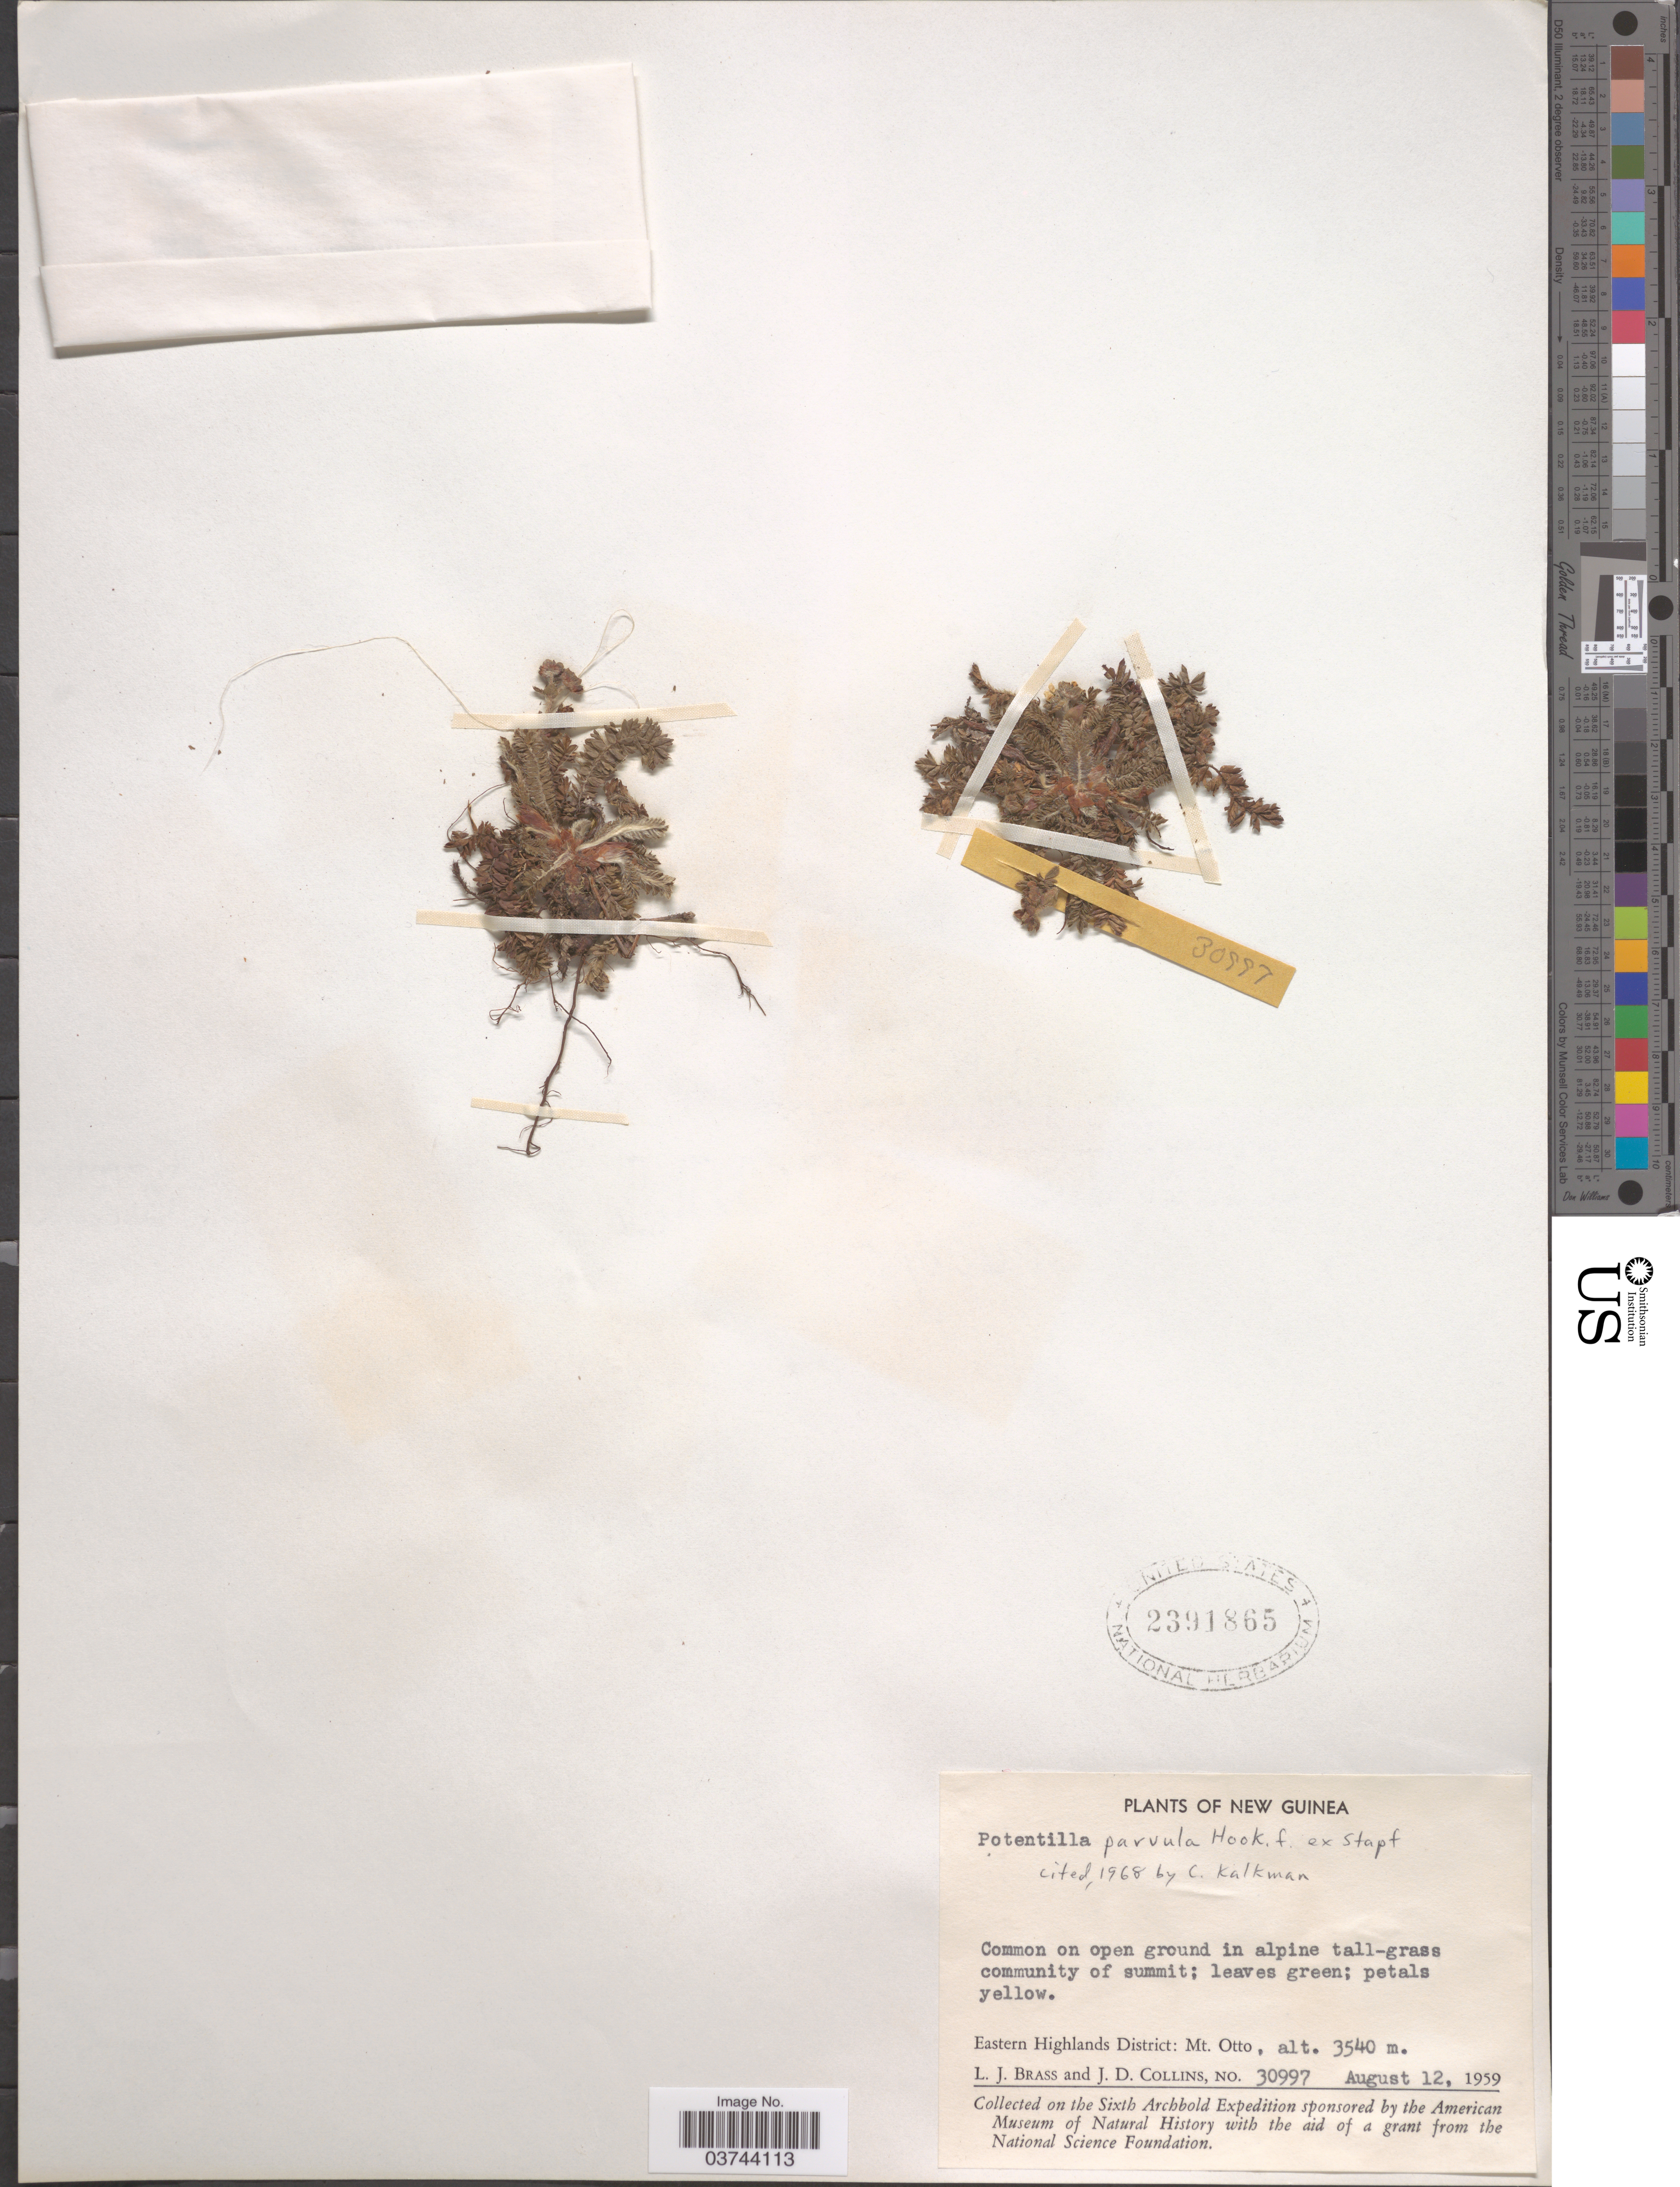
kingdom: Plantae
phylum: Tracheophyta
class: Magnoliopsida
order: Rosales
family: Rosaceae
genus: Potentilla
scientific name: Potentilla parvula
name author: Hook. f. ex Stapf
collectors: L. J. Brass & J. Collins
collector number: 30997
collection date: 1959-08-12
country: Papua New Guinea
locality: New Guinea. Eastern Highlands District: Mt. Otto.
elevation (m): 3540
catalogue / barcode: US 2391865